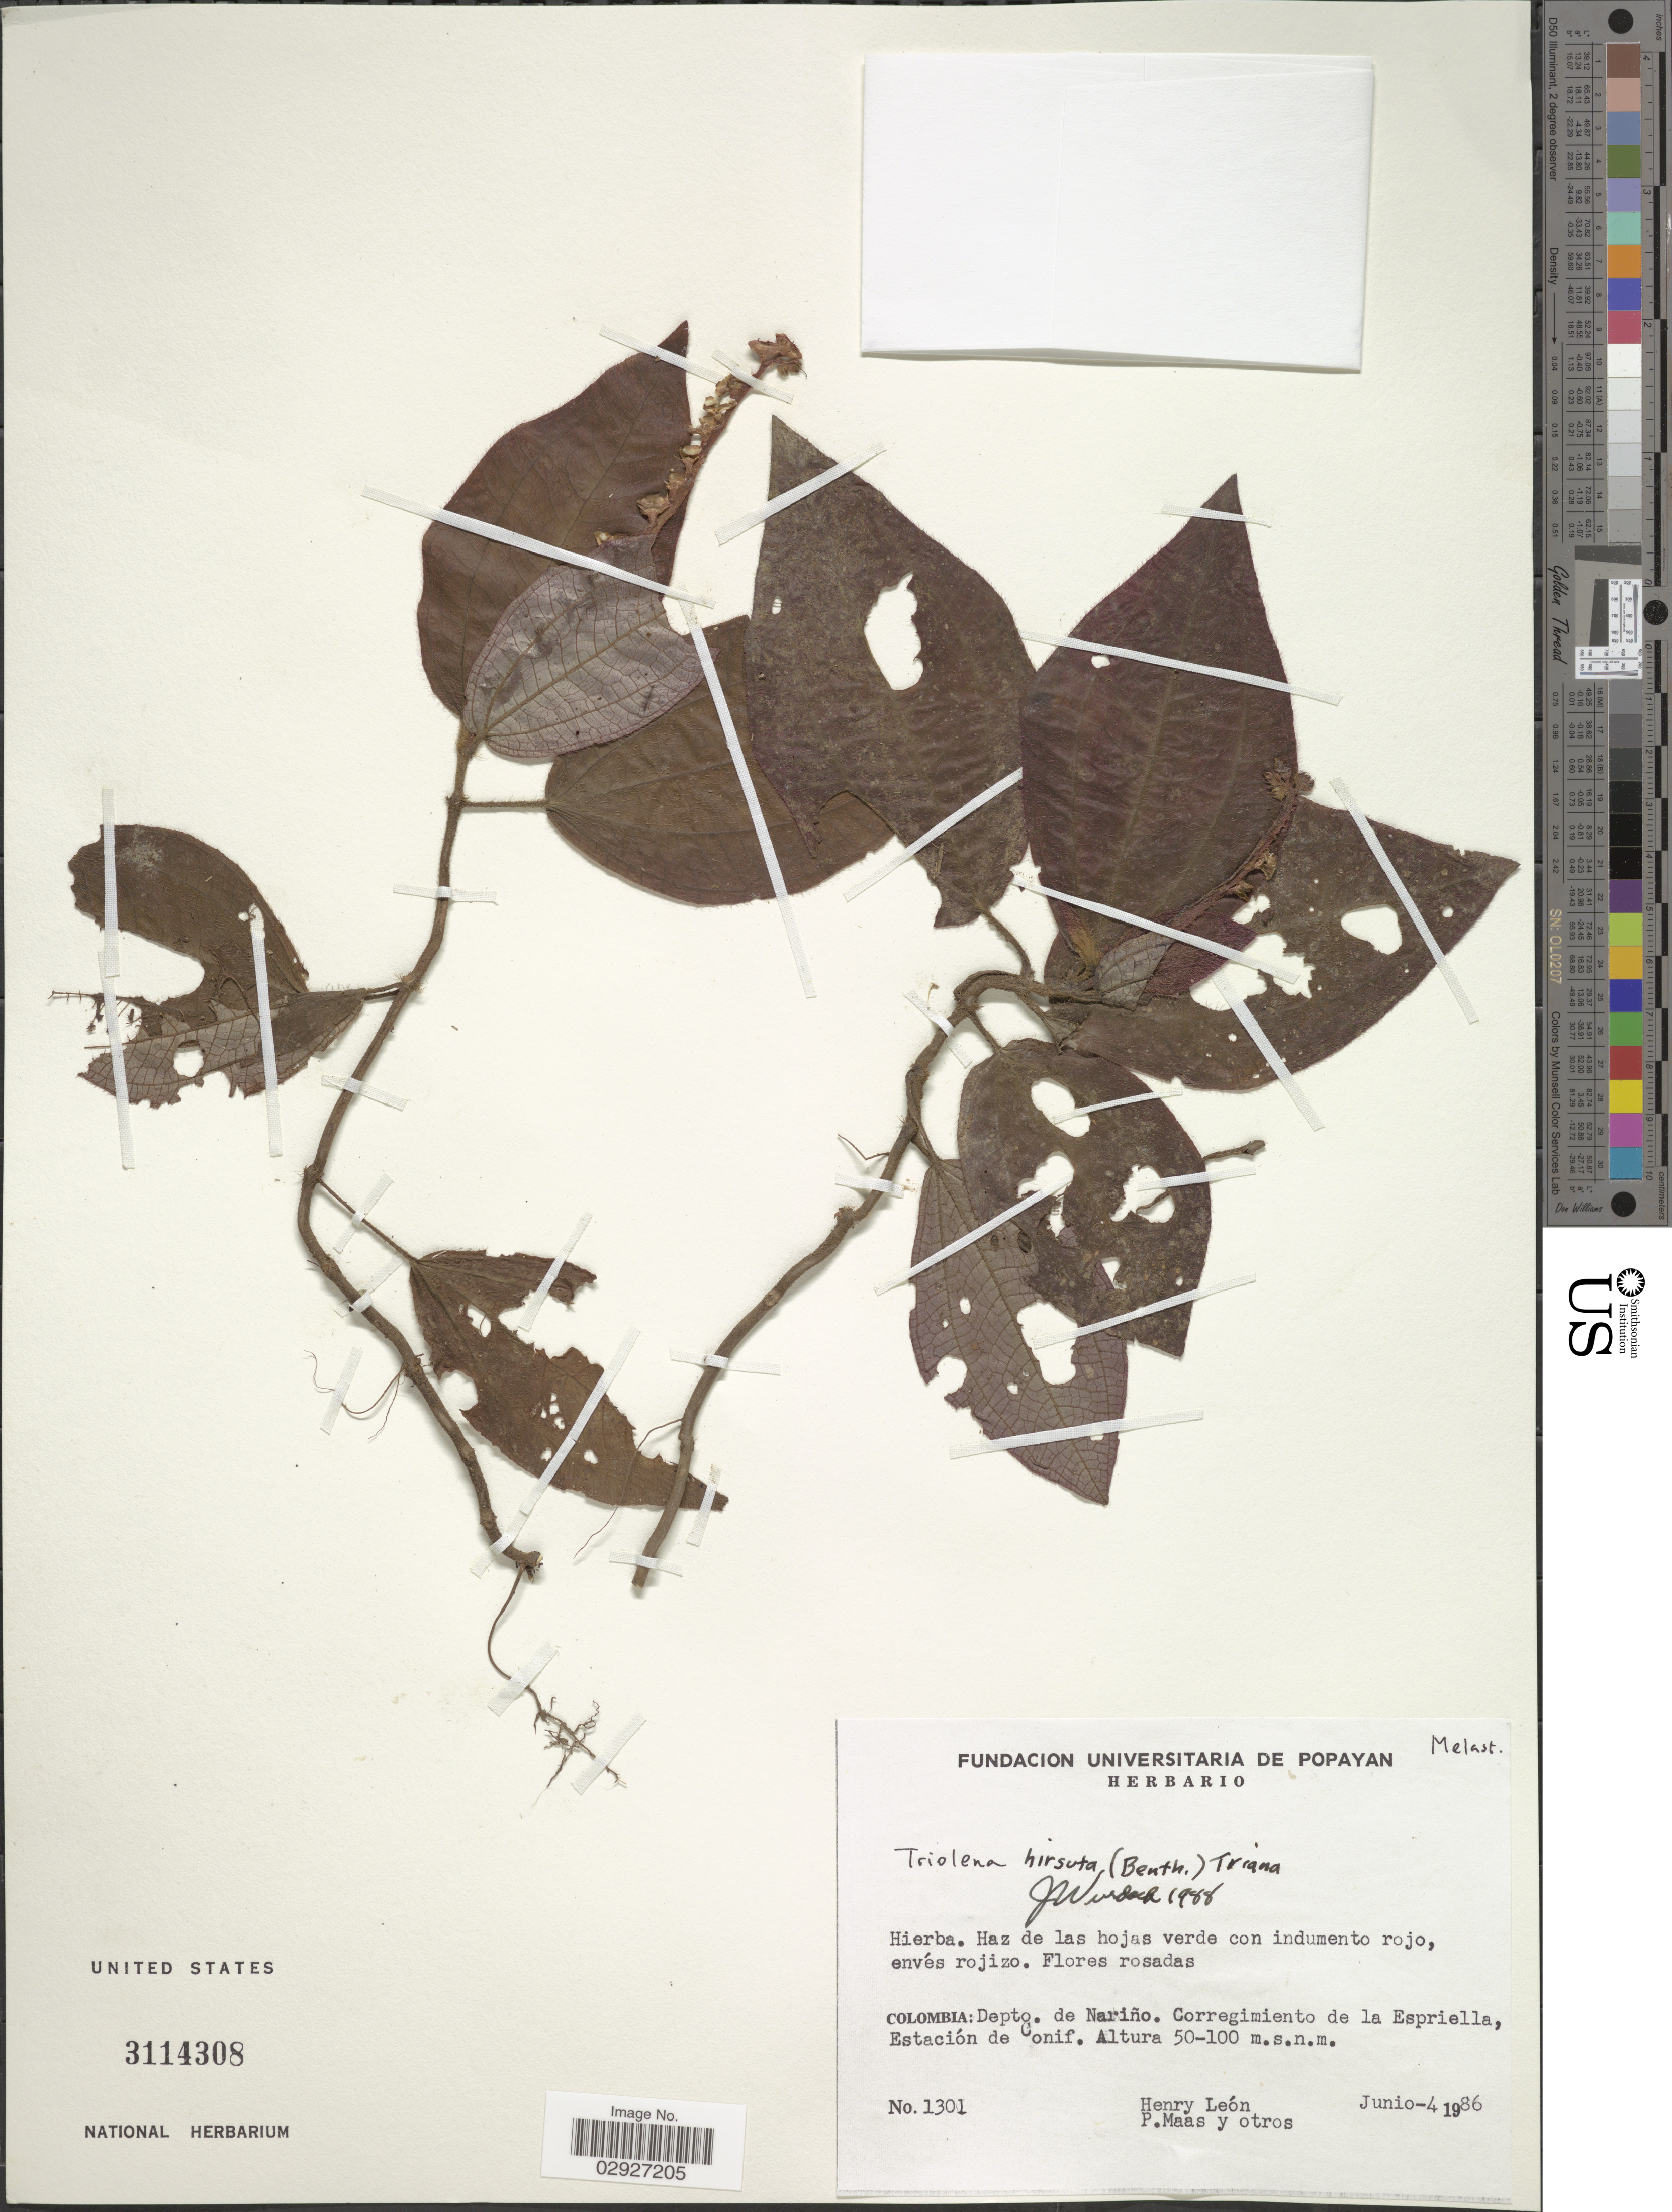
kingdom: Plantae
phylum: Tracheophyta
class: Magnoliopsida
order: Myrtales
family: Melastomataceae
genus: Triolena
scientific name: Triolena hirsuta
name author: (Benth.) Triana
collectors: Henry Leon, P. Maas & et al.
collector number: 1301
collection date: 1986-06-04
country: Colombia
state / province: Nariño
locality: Depto. de Nariño, Corregimiento de la Espriella, Estación de Conif.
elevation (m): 50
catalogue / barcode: US 3114308